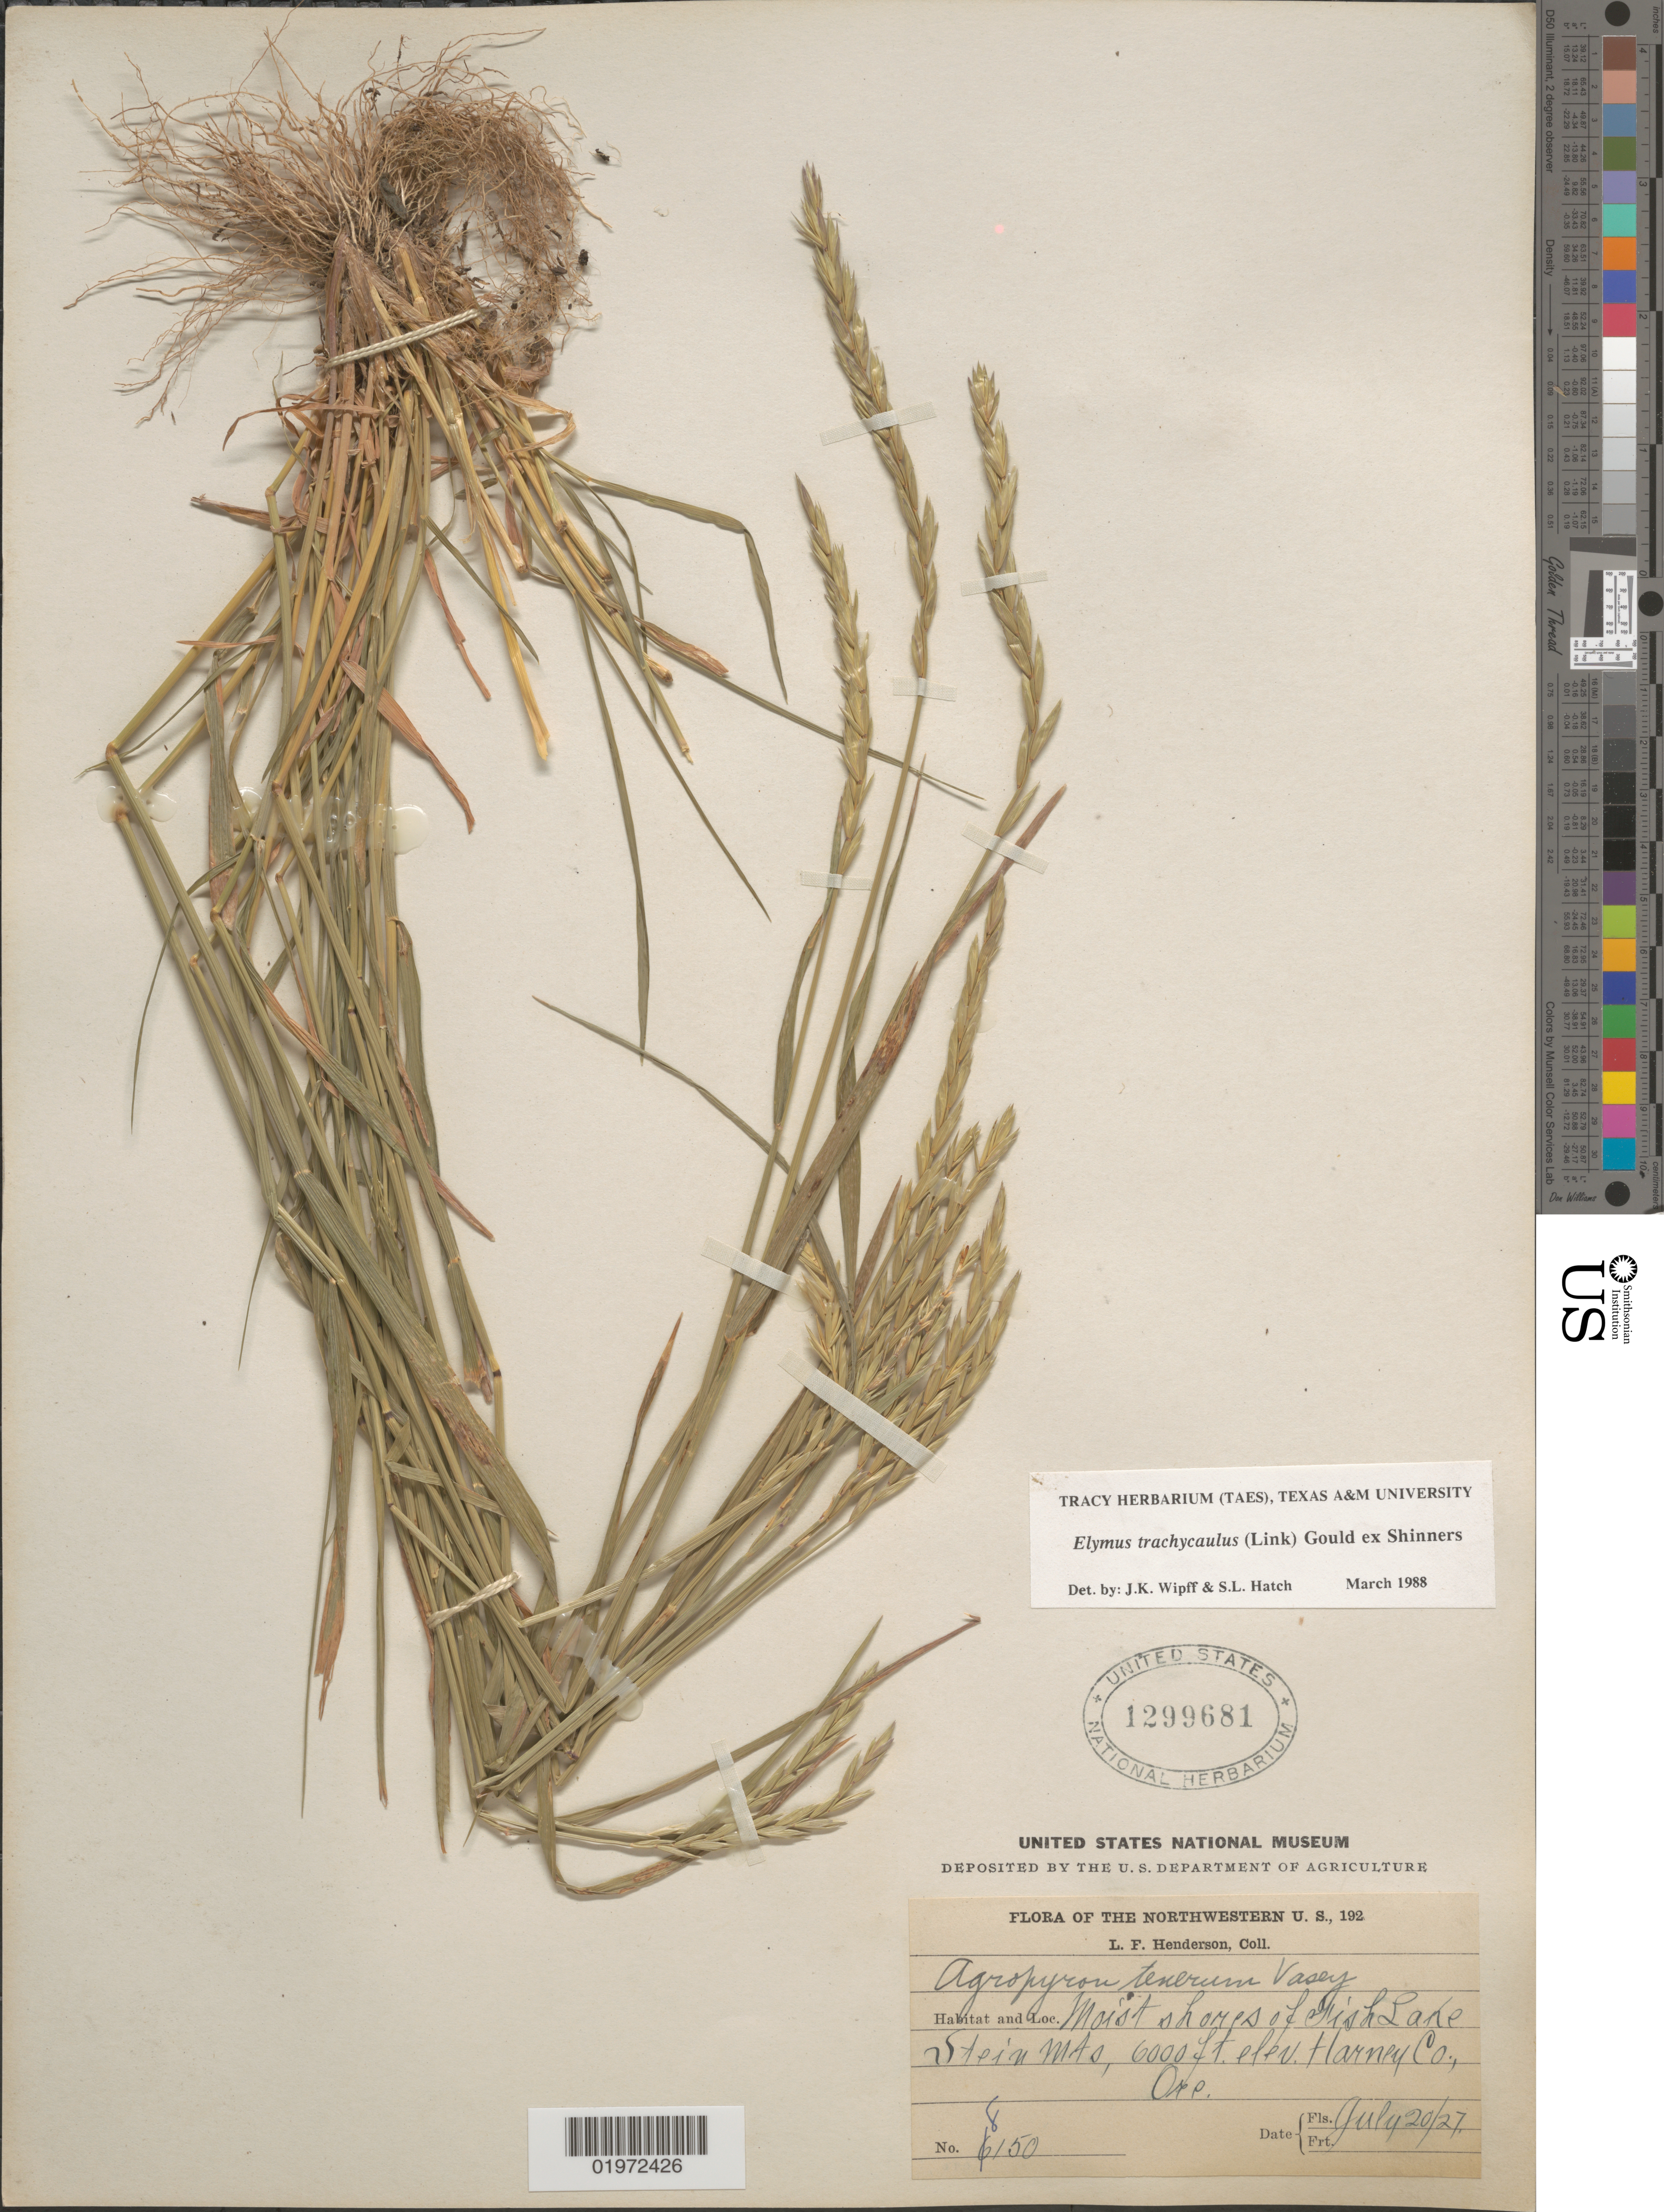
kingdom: Plantae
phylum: Tracheophyta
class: Liliopsida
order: Poales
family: Poaceae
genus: Elymus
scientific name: Elymus trachycaulus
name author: (Link) Gould ex Shinners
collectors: L. Henderson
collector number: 8150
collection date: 1927-07-20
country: United States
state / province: Oregon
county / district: Harney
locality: Northwestern U.S. Moist shores of Fish Lake Stein Mts., Harney Co.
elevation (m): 1829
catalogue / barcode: US 1299681